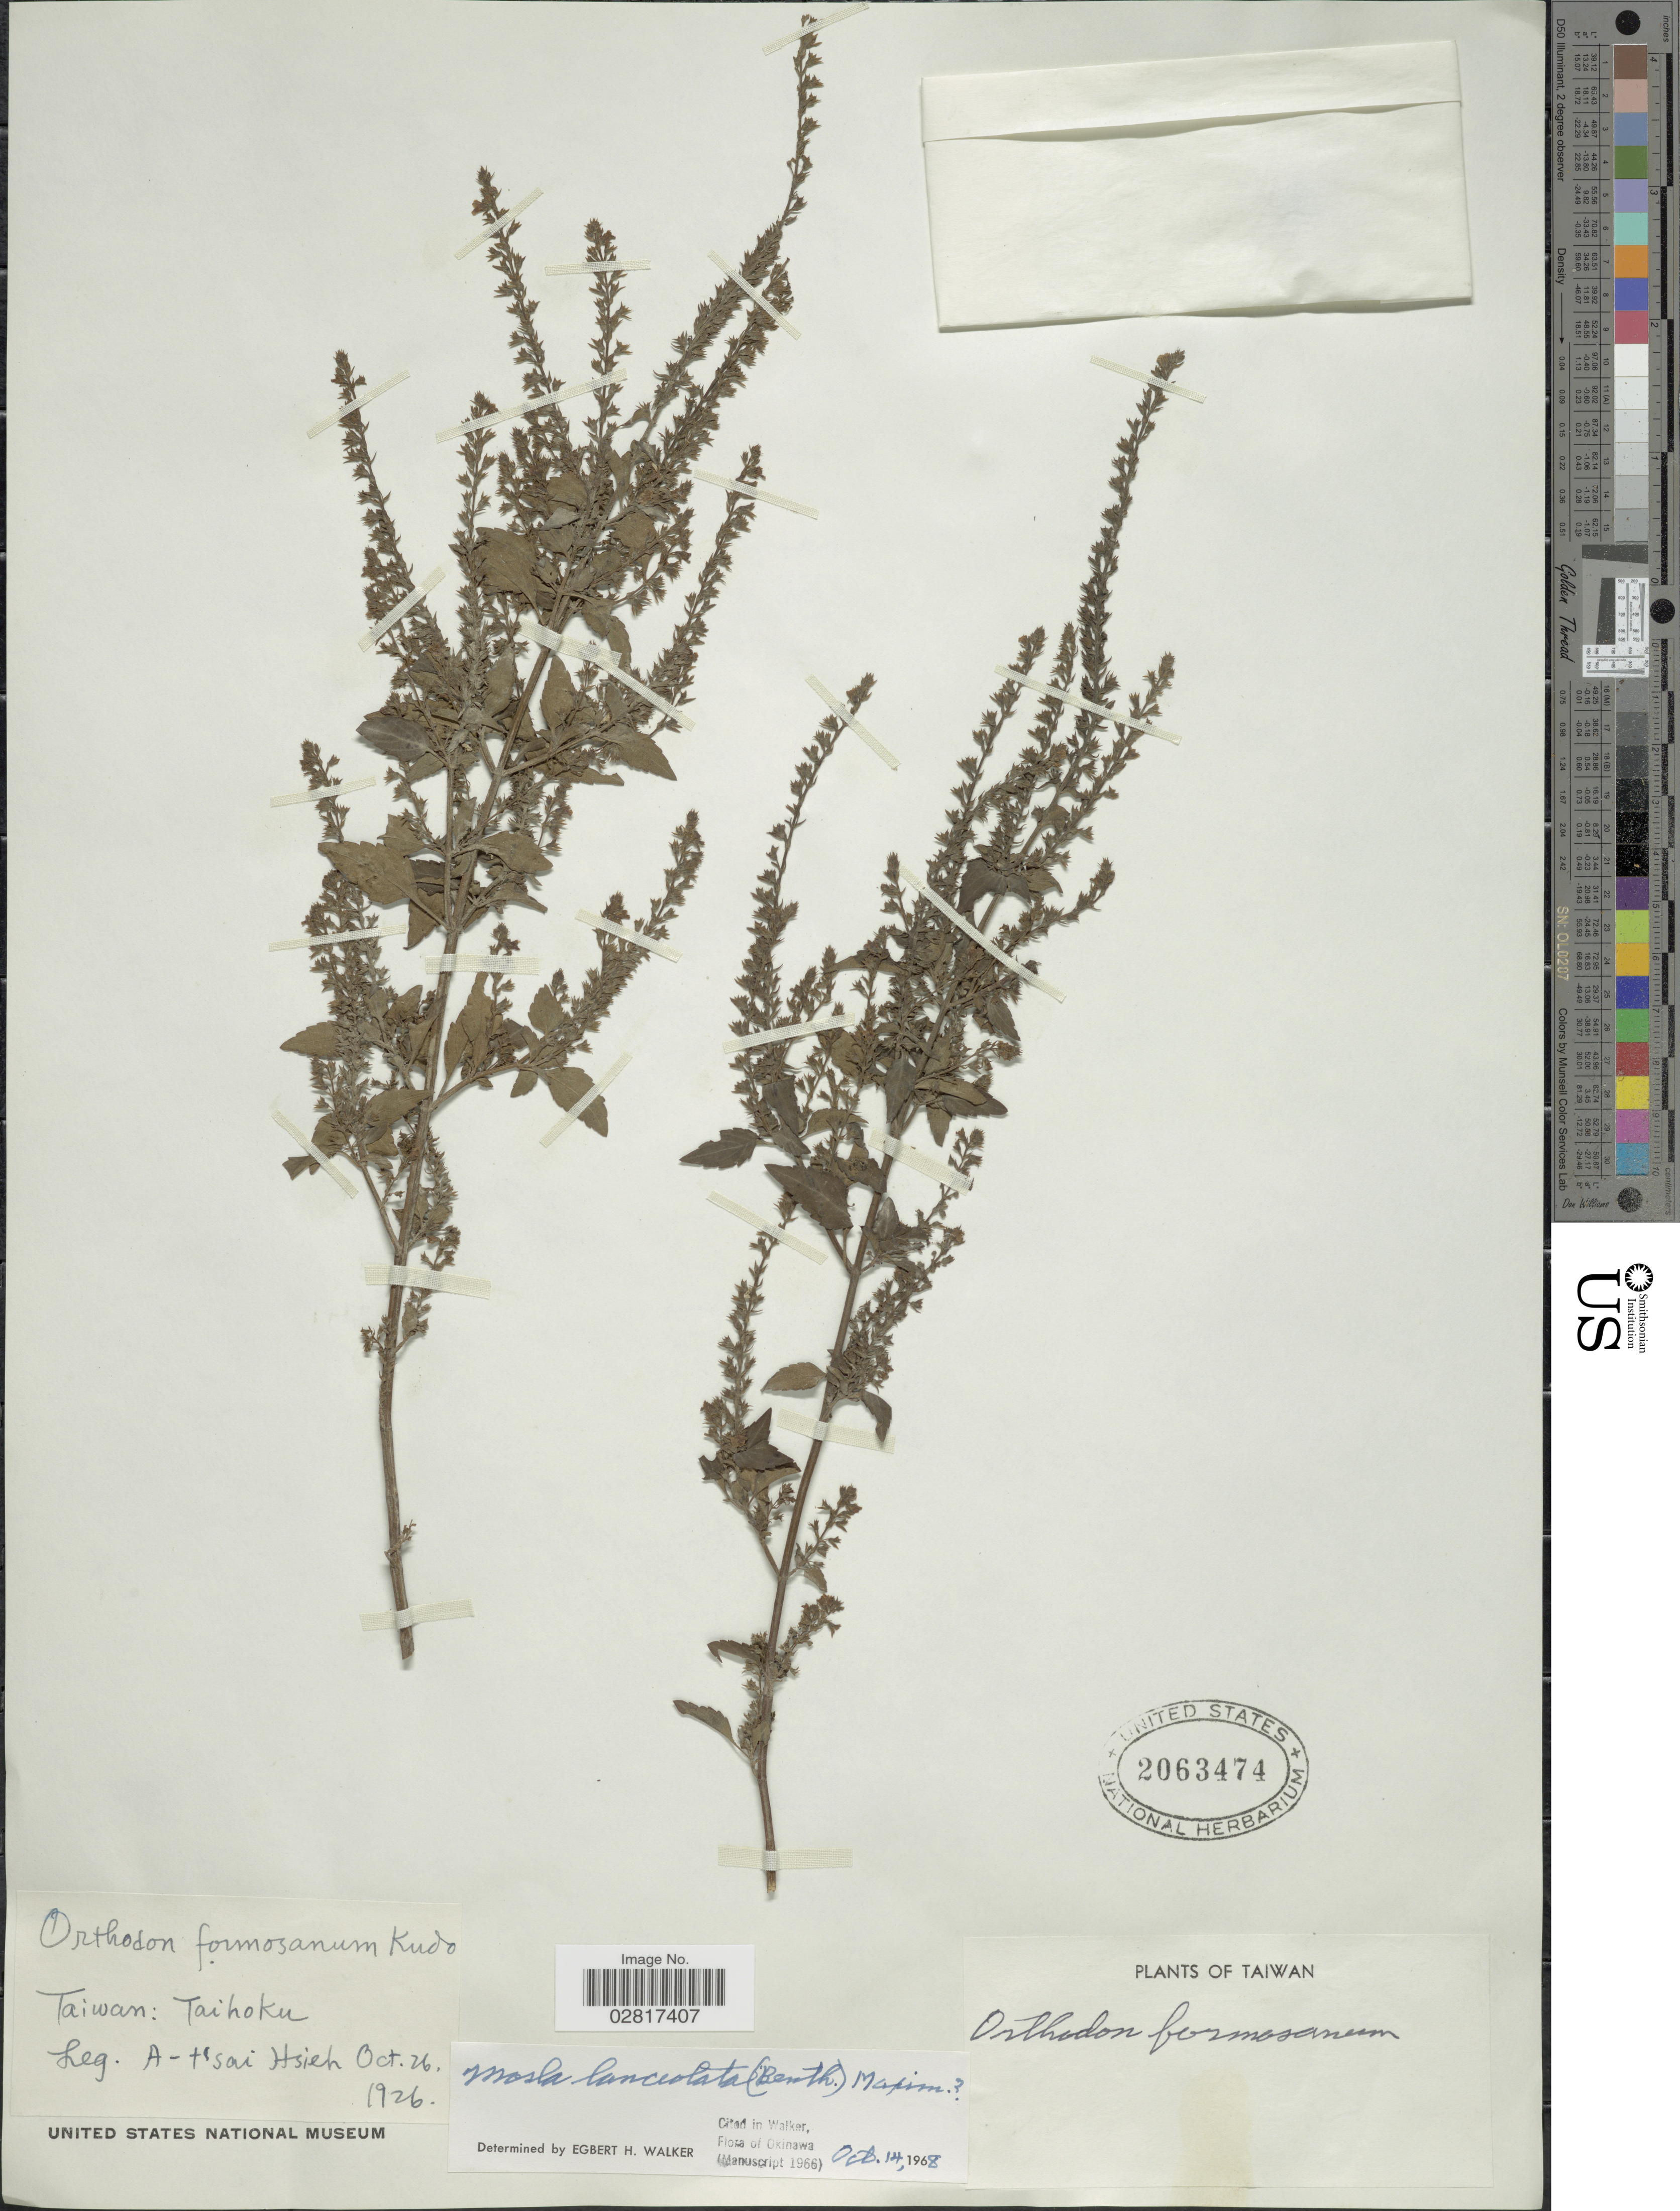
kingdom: Plantae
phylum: Tracheophyta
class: Magnoliopsida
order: Lamiales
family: Lamiaceae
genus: Mosla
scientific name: Mosla lanceolata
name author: (Benth.) Maxim.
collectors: A. Hsieh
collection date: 1926-10-26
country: Taiwan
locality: Taihoku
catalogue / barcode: US 2063474